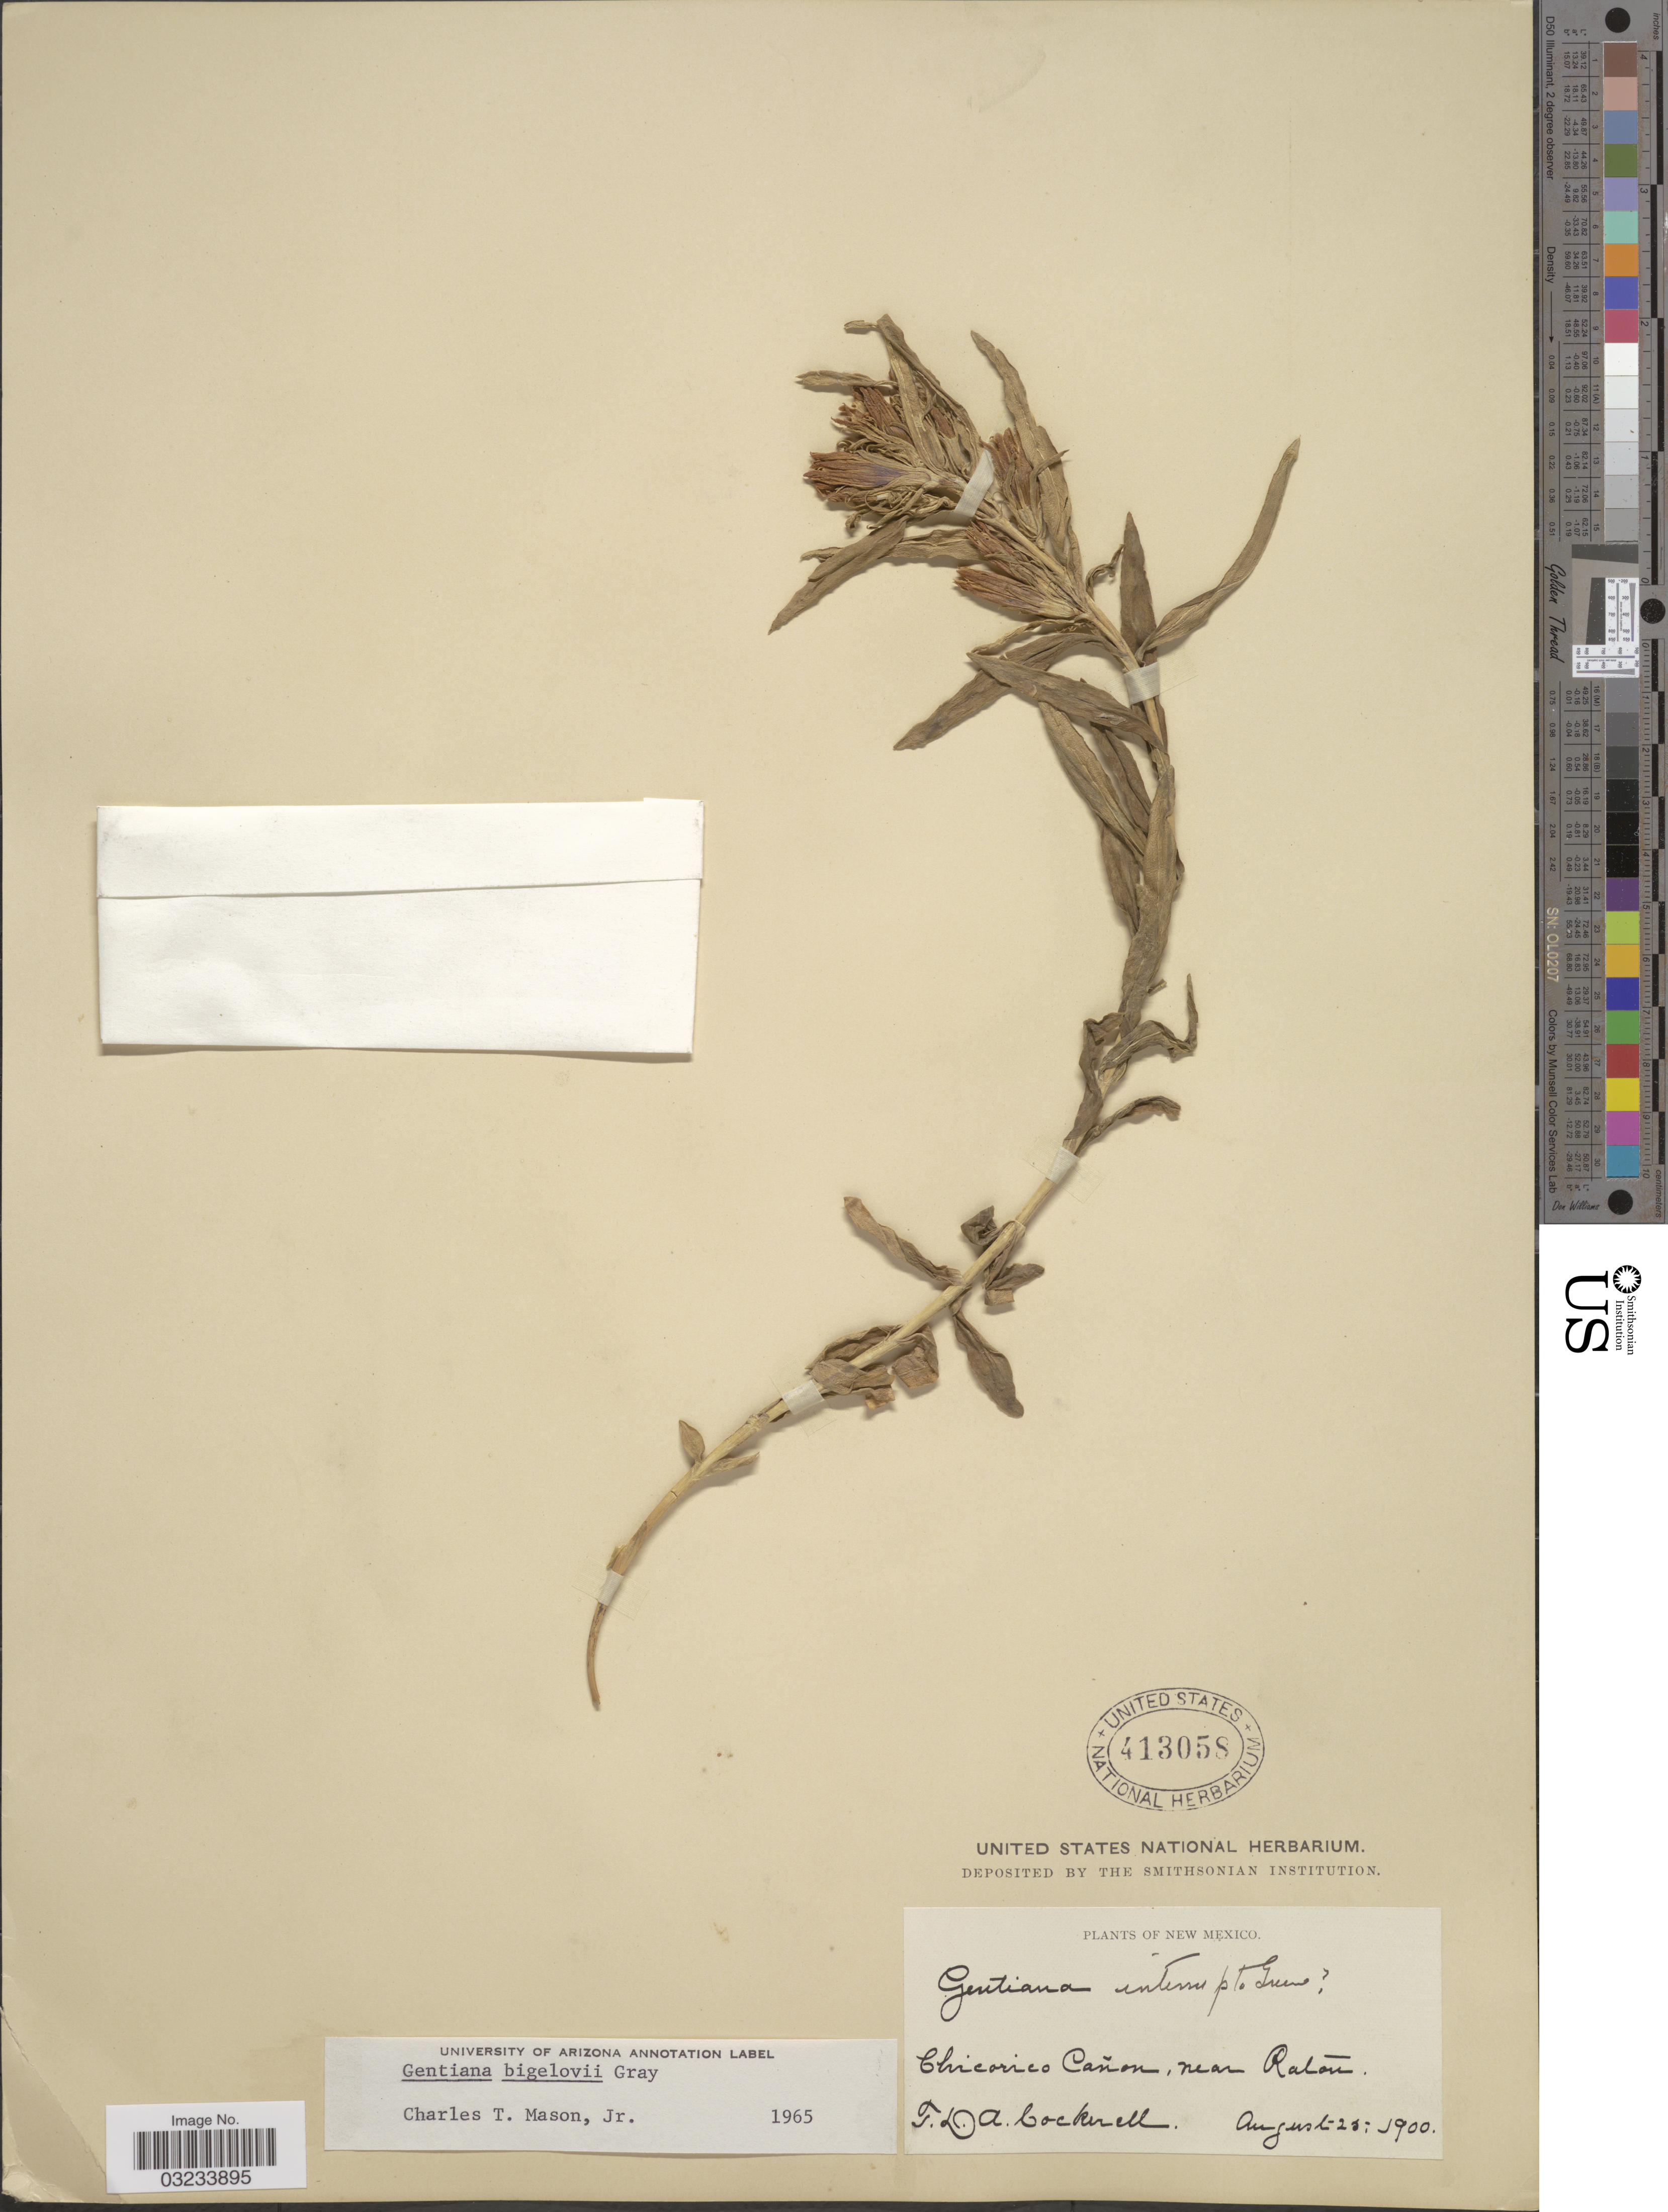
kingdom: Plantae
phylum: Tracheophyta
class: Magnoliopsida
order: Gentianales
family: Gentianaceae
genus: Gentiana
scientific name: Gentiana bigelovii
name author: A. Gray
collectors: T. Cockerell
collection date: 1900-08-25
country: United States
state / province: New Mexico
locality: Chicorico Cañon, near Raton.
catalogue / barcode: US 413058